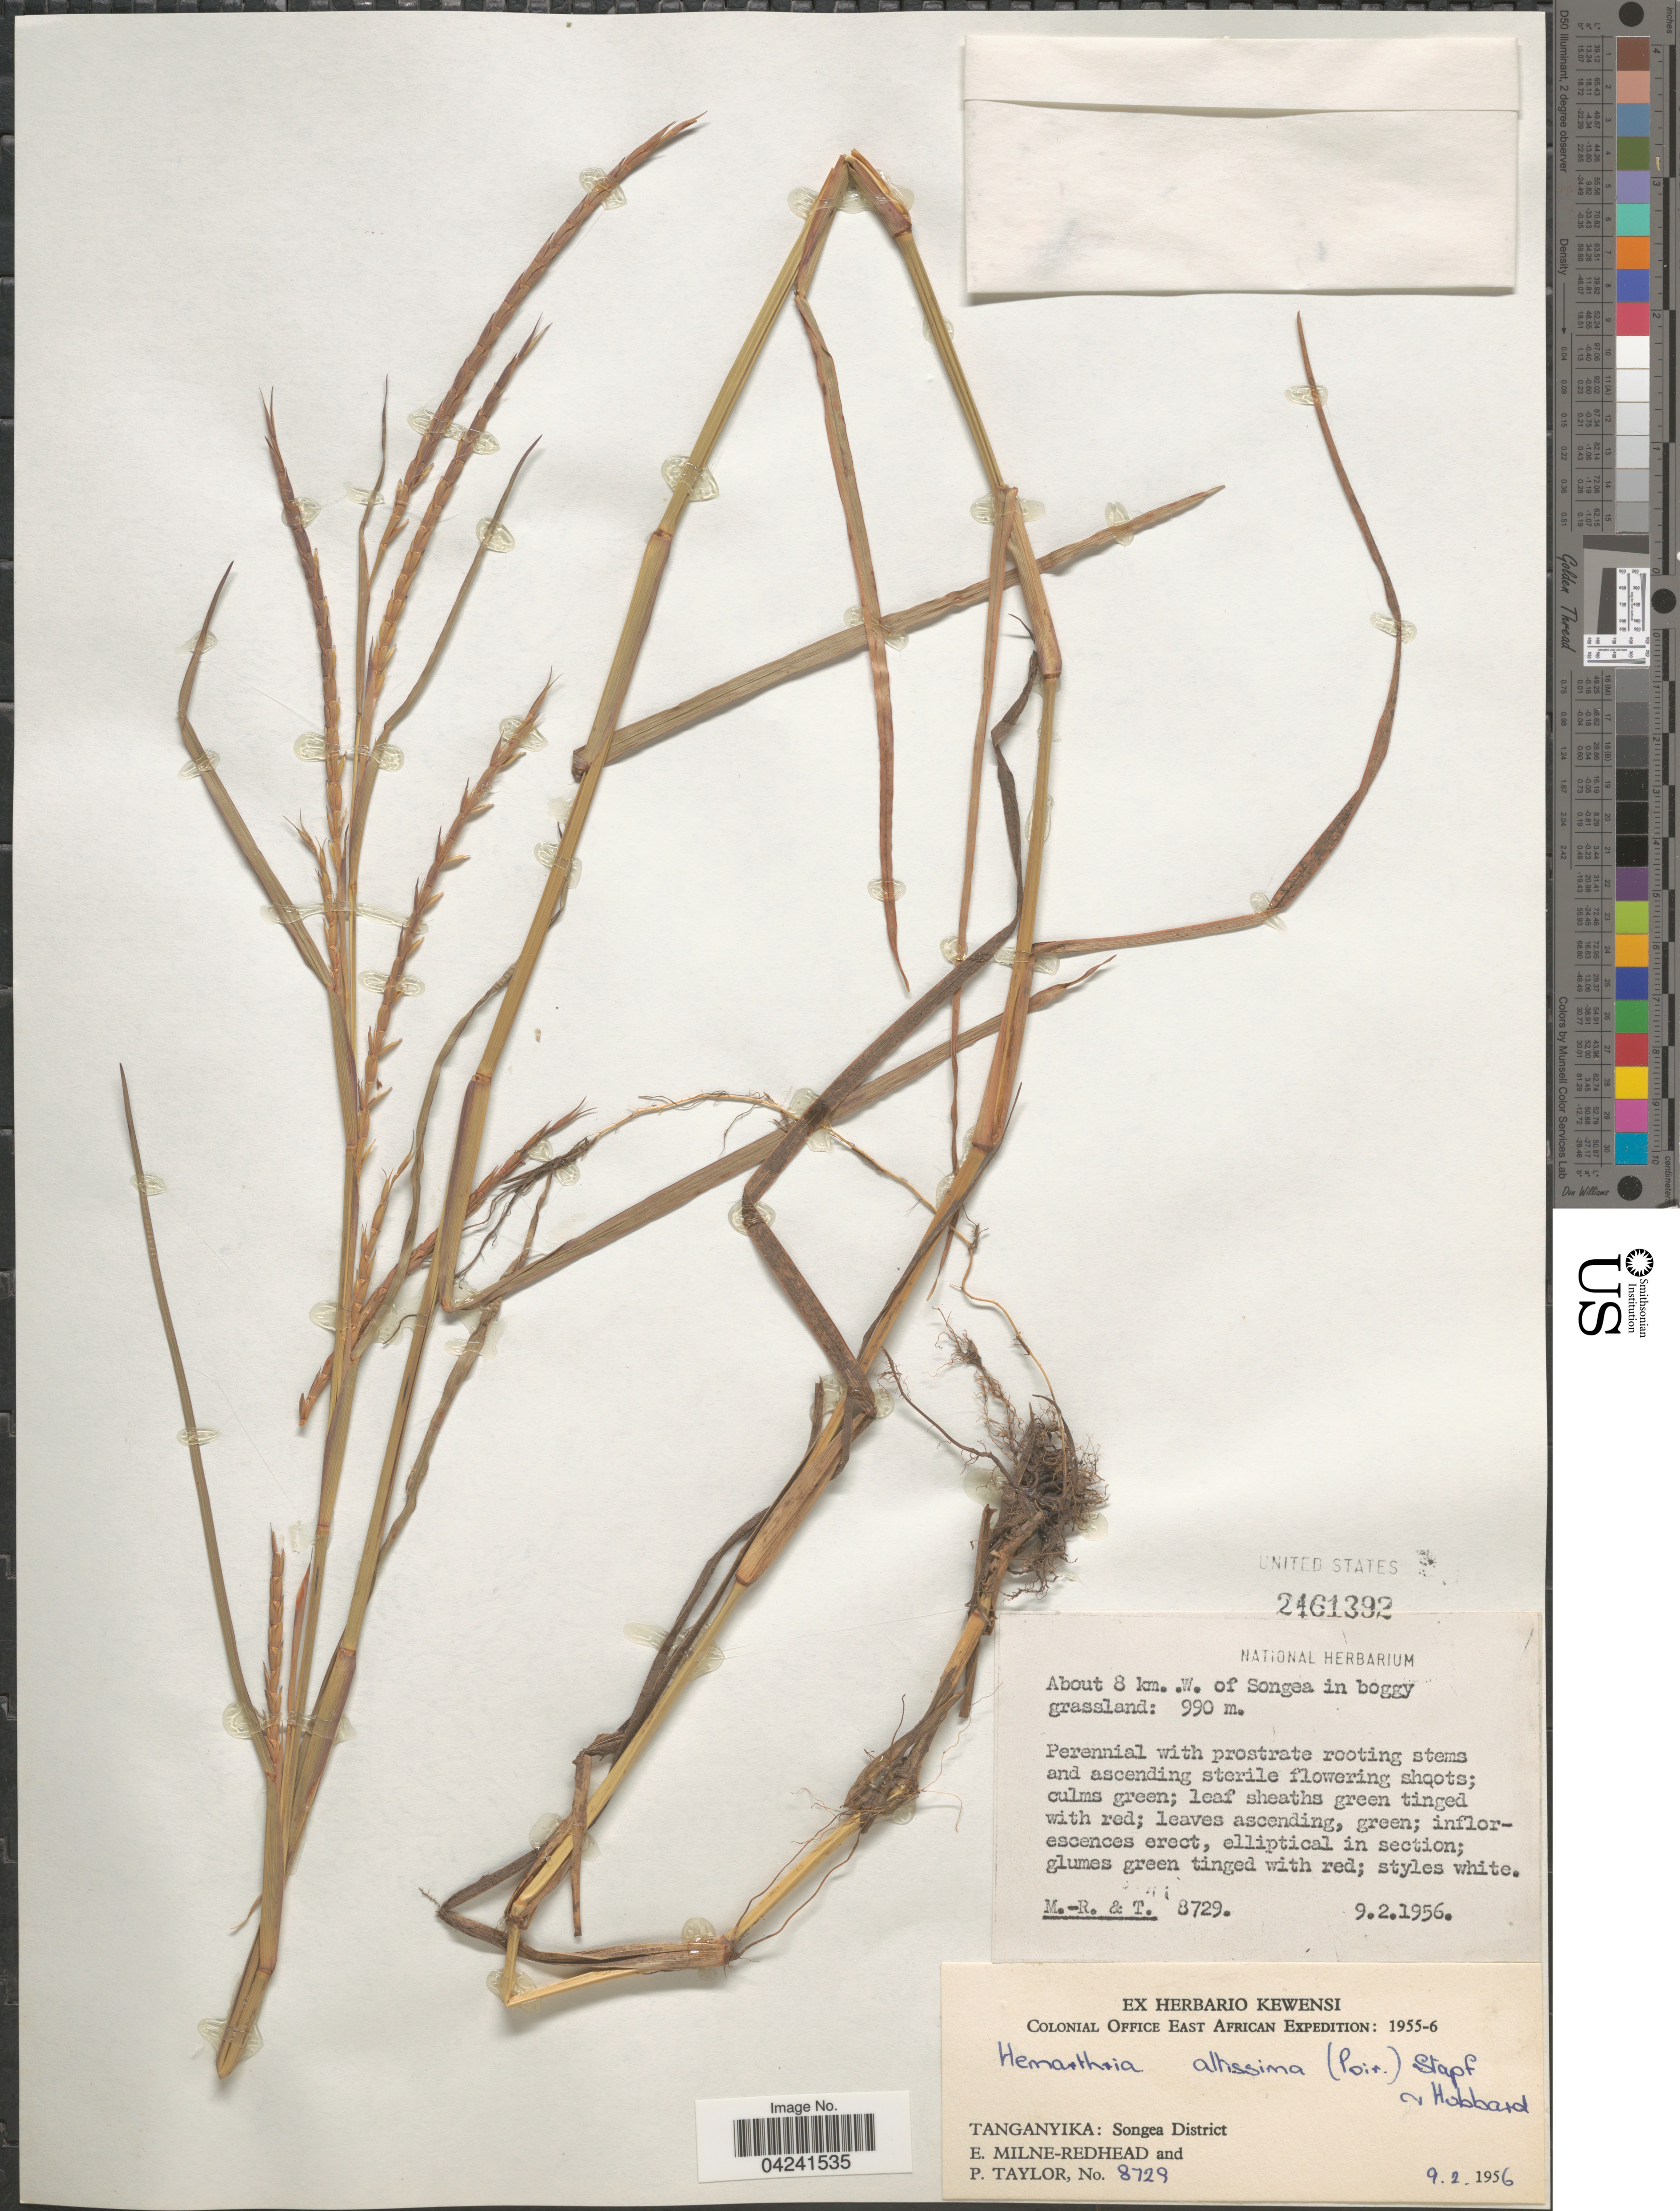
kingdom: Plantae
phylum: Tracheophyta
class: Liliopsida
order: Poales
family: Poaceae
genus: Hemarthria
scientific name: Hemarthria altissima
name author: (Poir.) Stapf & C. E. Hubb.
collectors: E. W. Milne-Redhead & P. Taylor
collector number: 8729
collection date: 1956-02-09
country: Tanzania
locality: About 8 km. .W. of Songea in boggy grassland. Colonial Office East African Expedition: 1955-6. Tanganyika: Songea District.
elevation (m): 990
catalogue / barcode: US 2461392